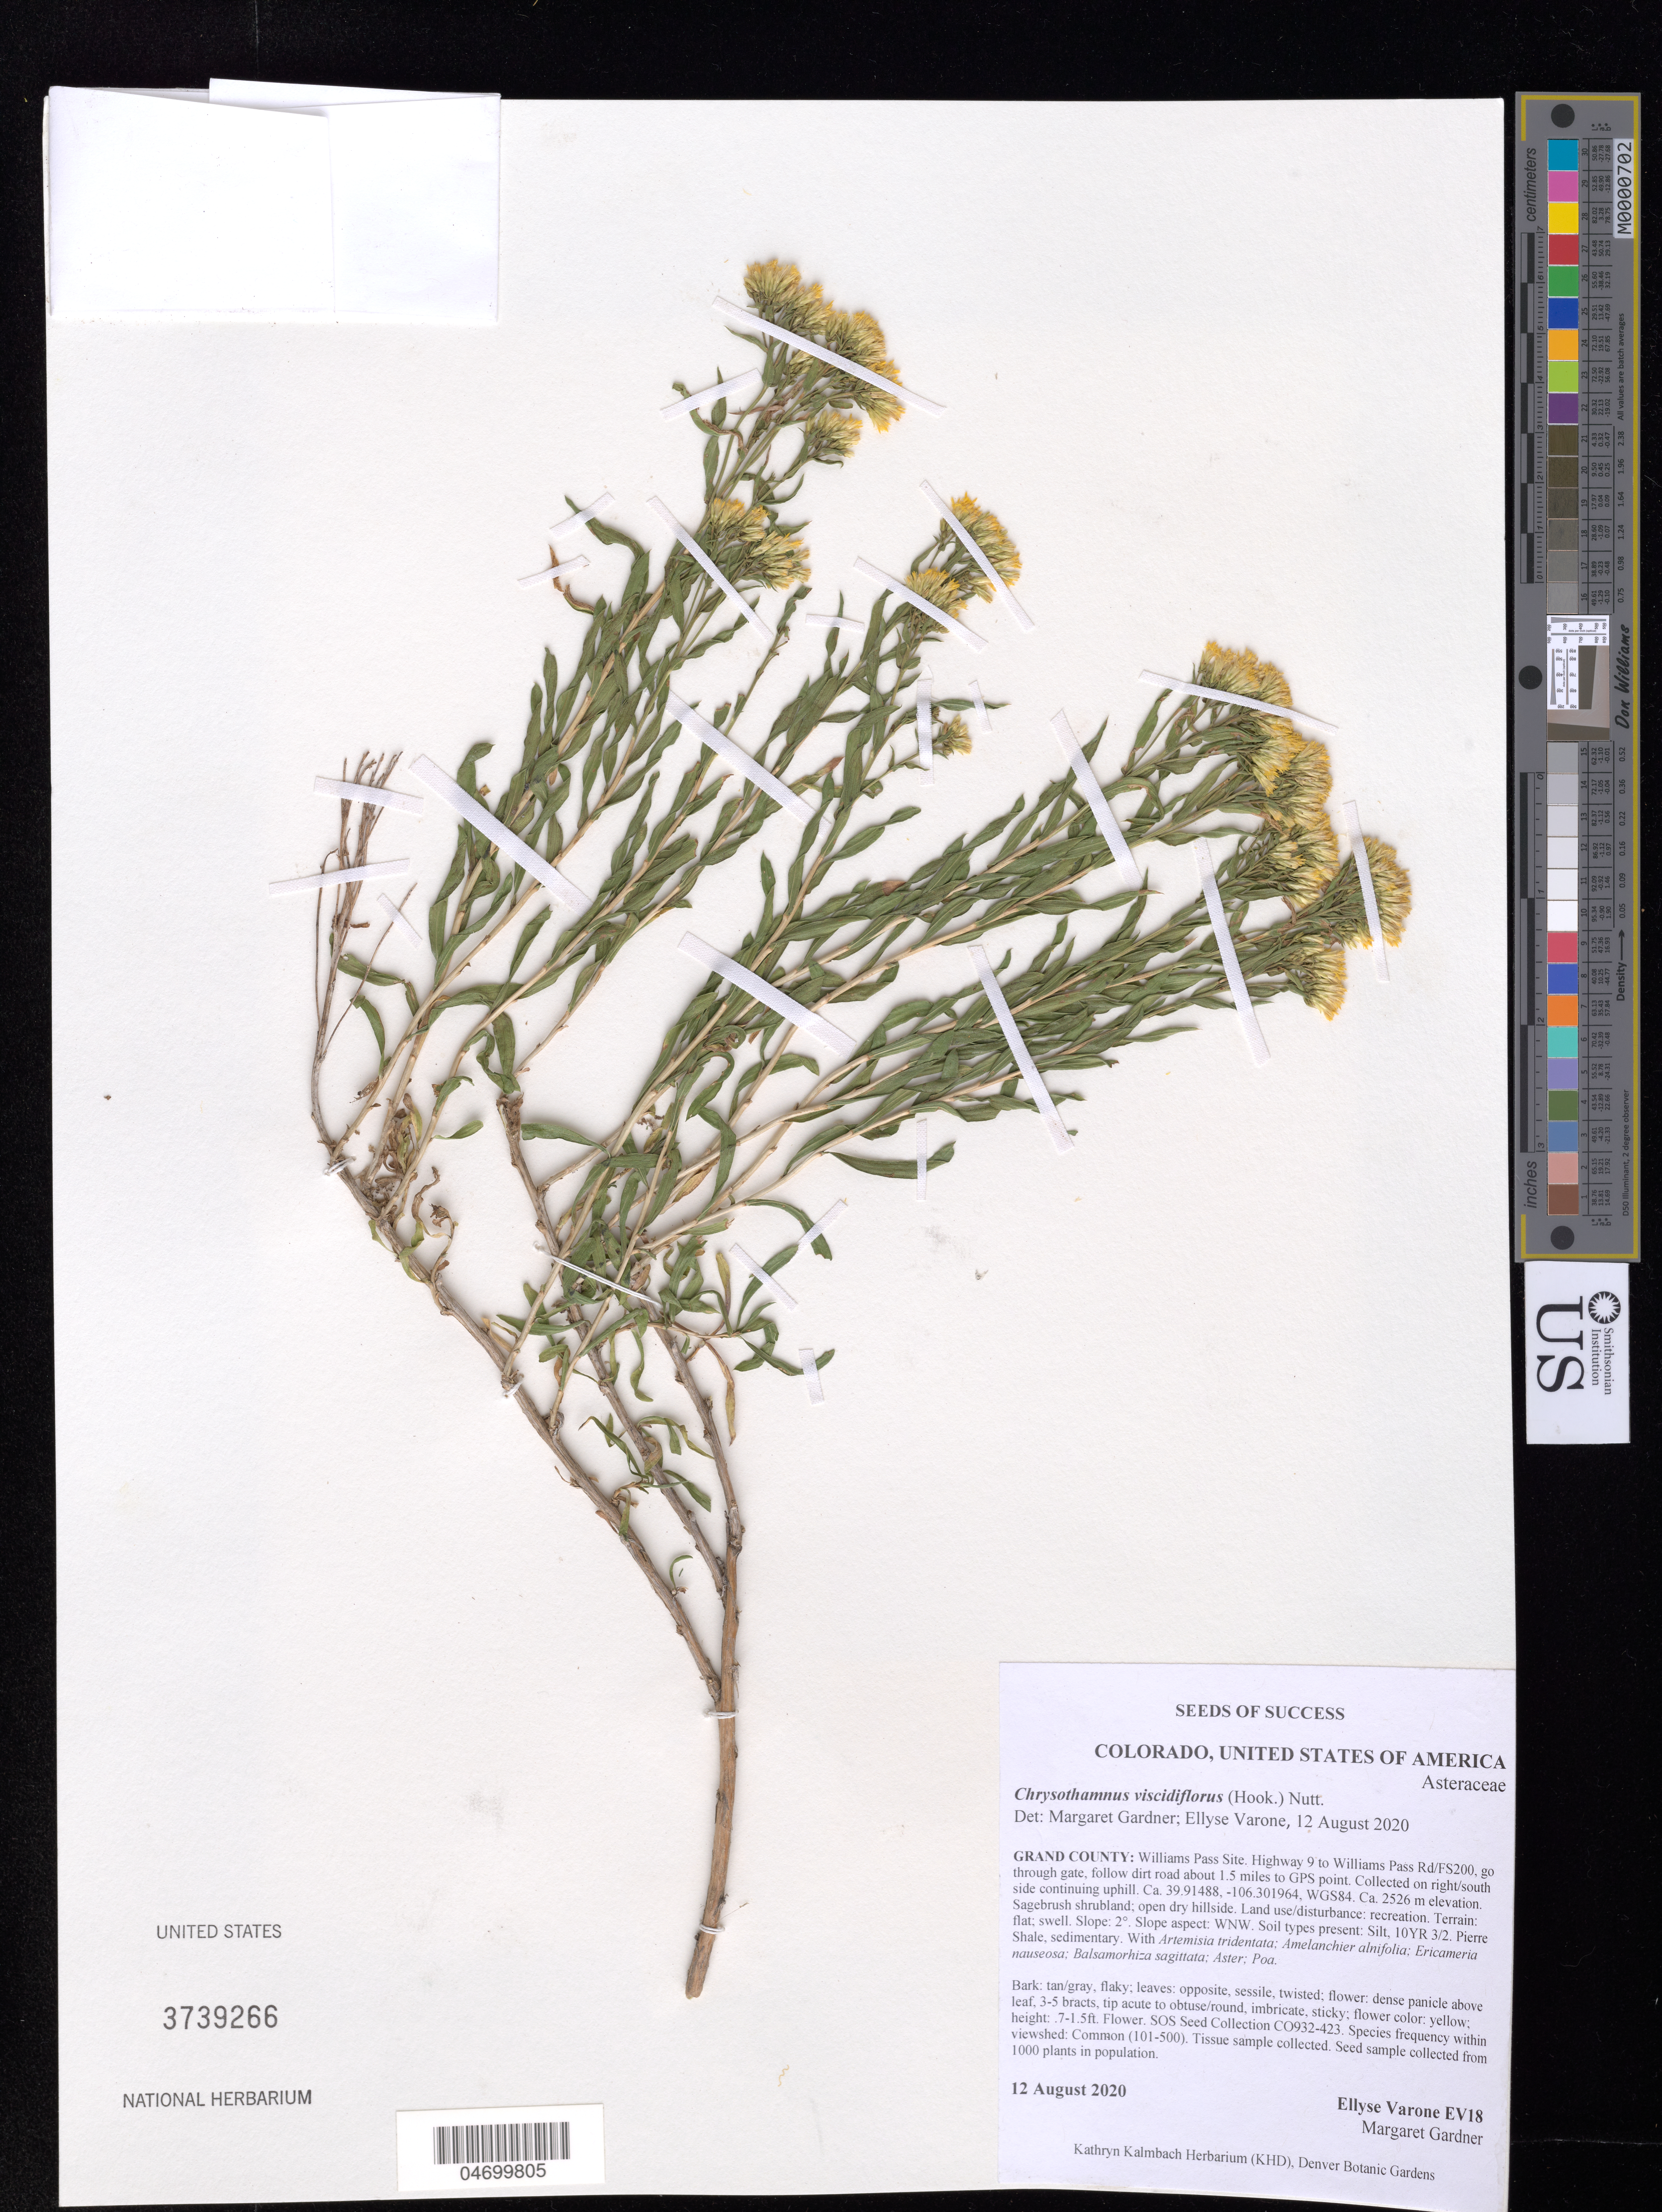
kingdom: Plantae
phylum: Tracheophyta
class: Magnoliopsida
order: Asterales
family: Asteraceae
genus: Chrysothamnus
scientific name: Chrysothamnus viscidiflorus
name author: (Hook.) Nutt.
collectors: E. Varone & M. Gardner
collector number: EV18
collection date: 2020-08-12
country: United States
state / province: Colorado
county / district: Grand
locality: Wiliams Pass Site.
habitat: Sagebrush shrubland, open dry hillside. Silt soil. With Poa, Aster, Artemisia tridentata, etc.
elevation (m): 2526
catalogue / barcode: US 3739266